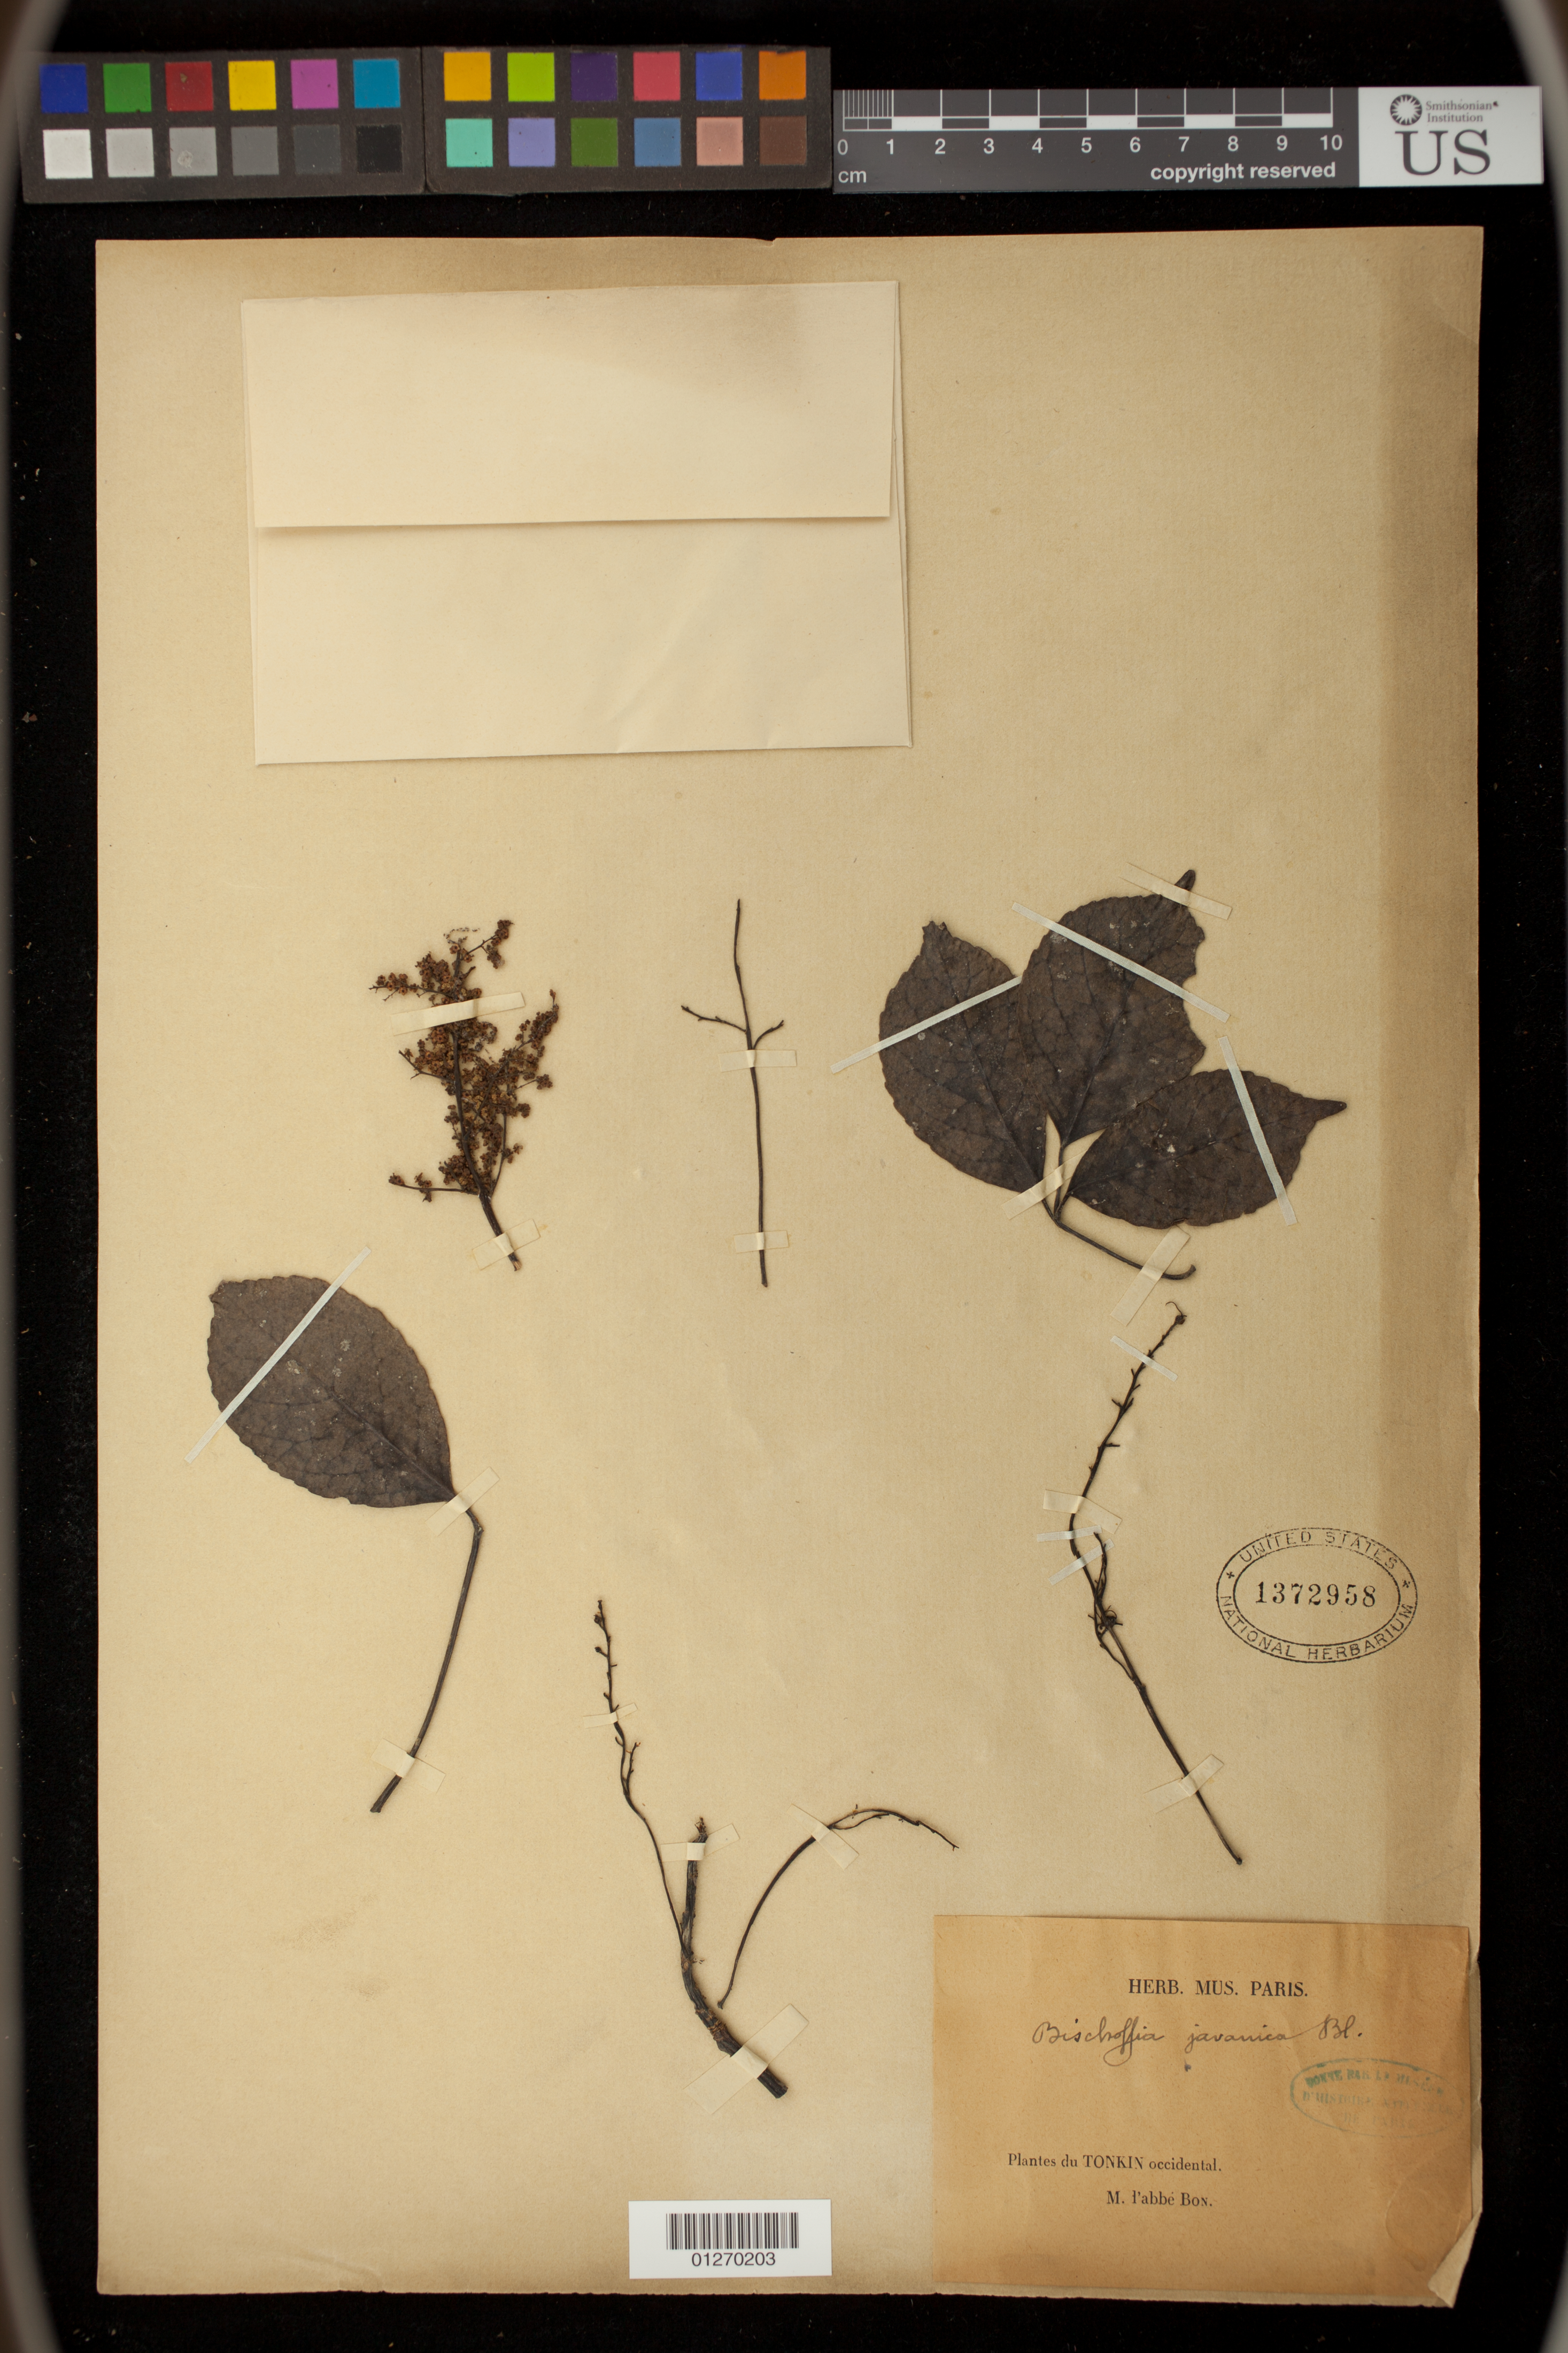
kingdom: Plantae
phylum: Tracheophyta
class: Magnoliopsida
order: Malpighiales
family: Phyllanthaceae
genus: Bischofia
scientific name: Bischofia javanica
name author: Blume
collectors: H. F. Bon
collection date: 1883/1886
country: Vietnam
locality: Plantes du TONKIN occidental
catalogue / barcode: US 1372958